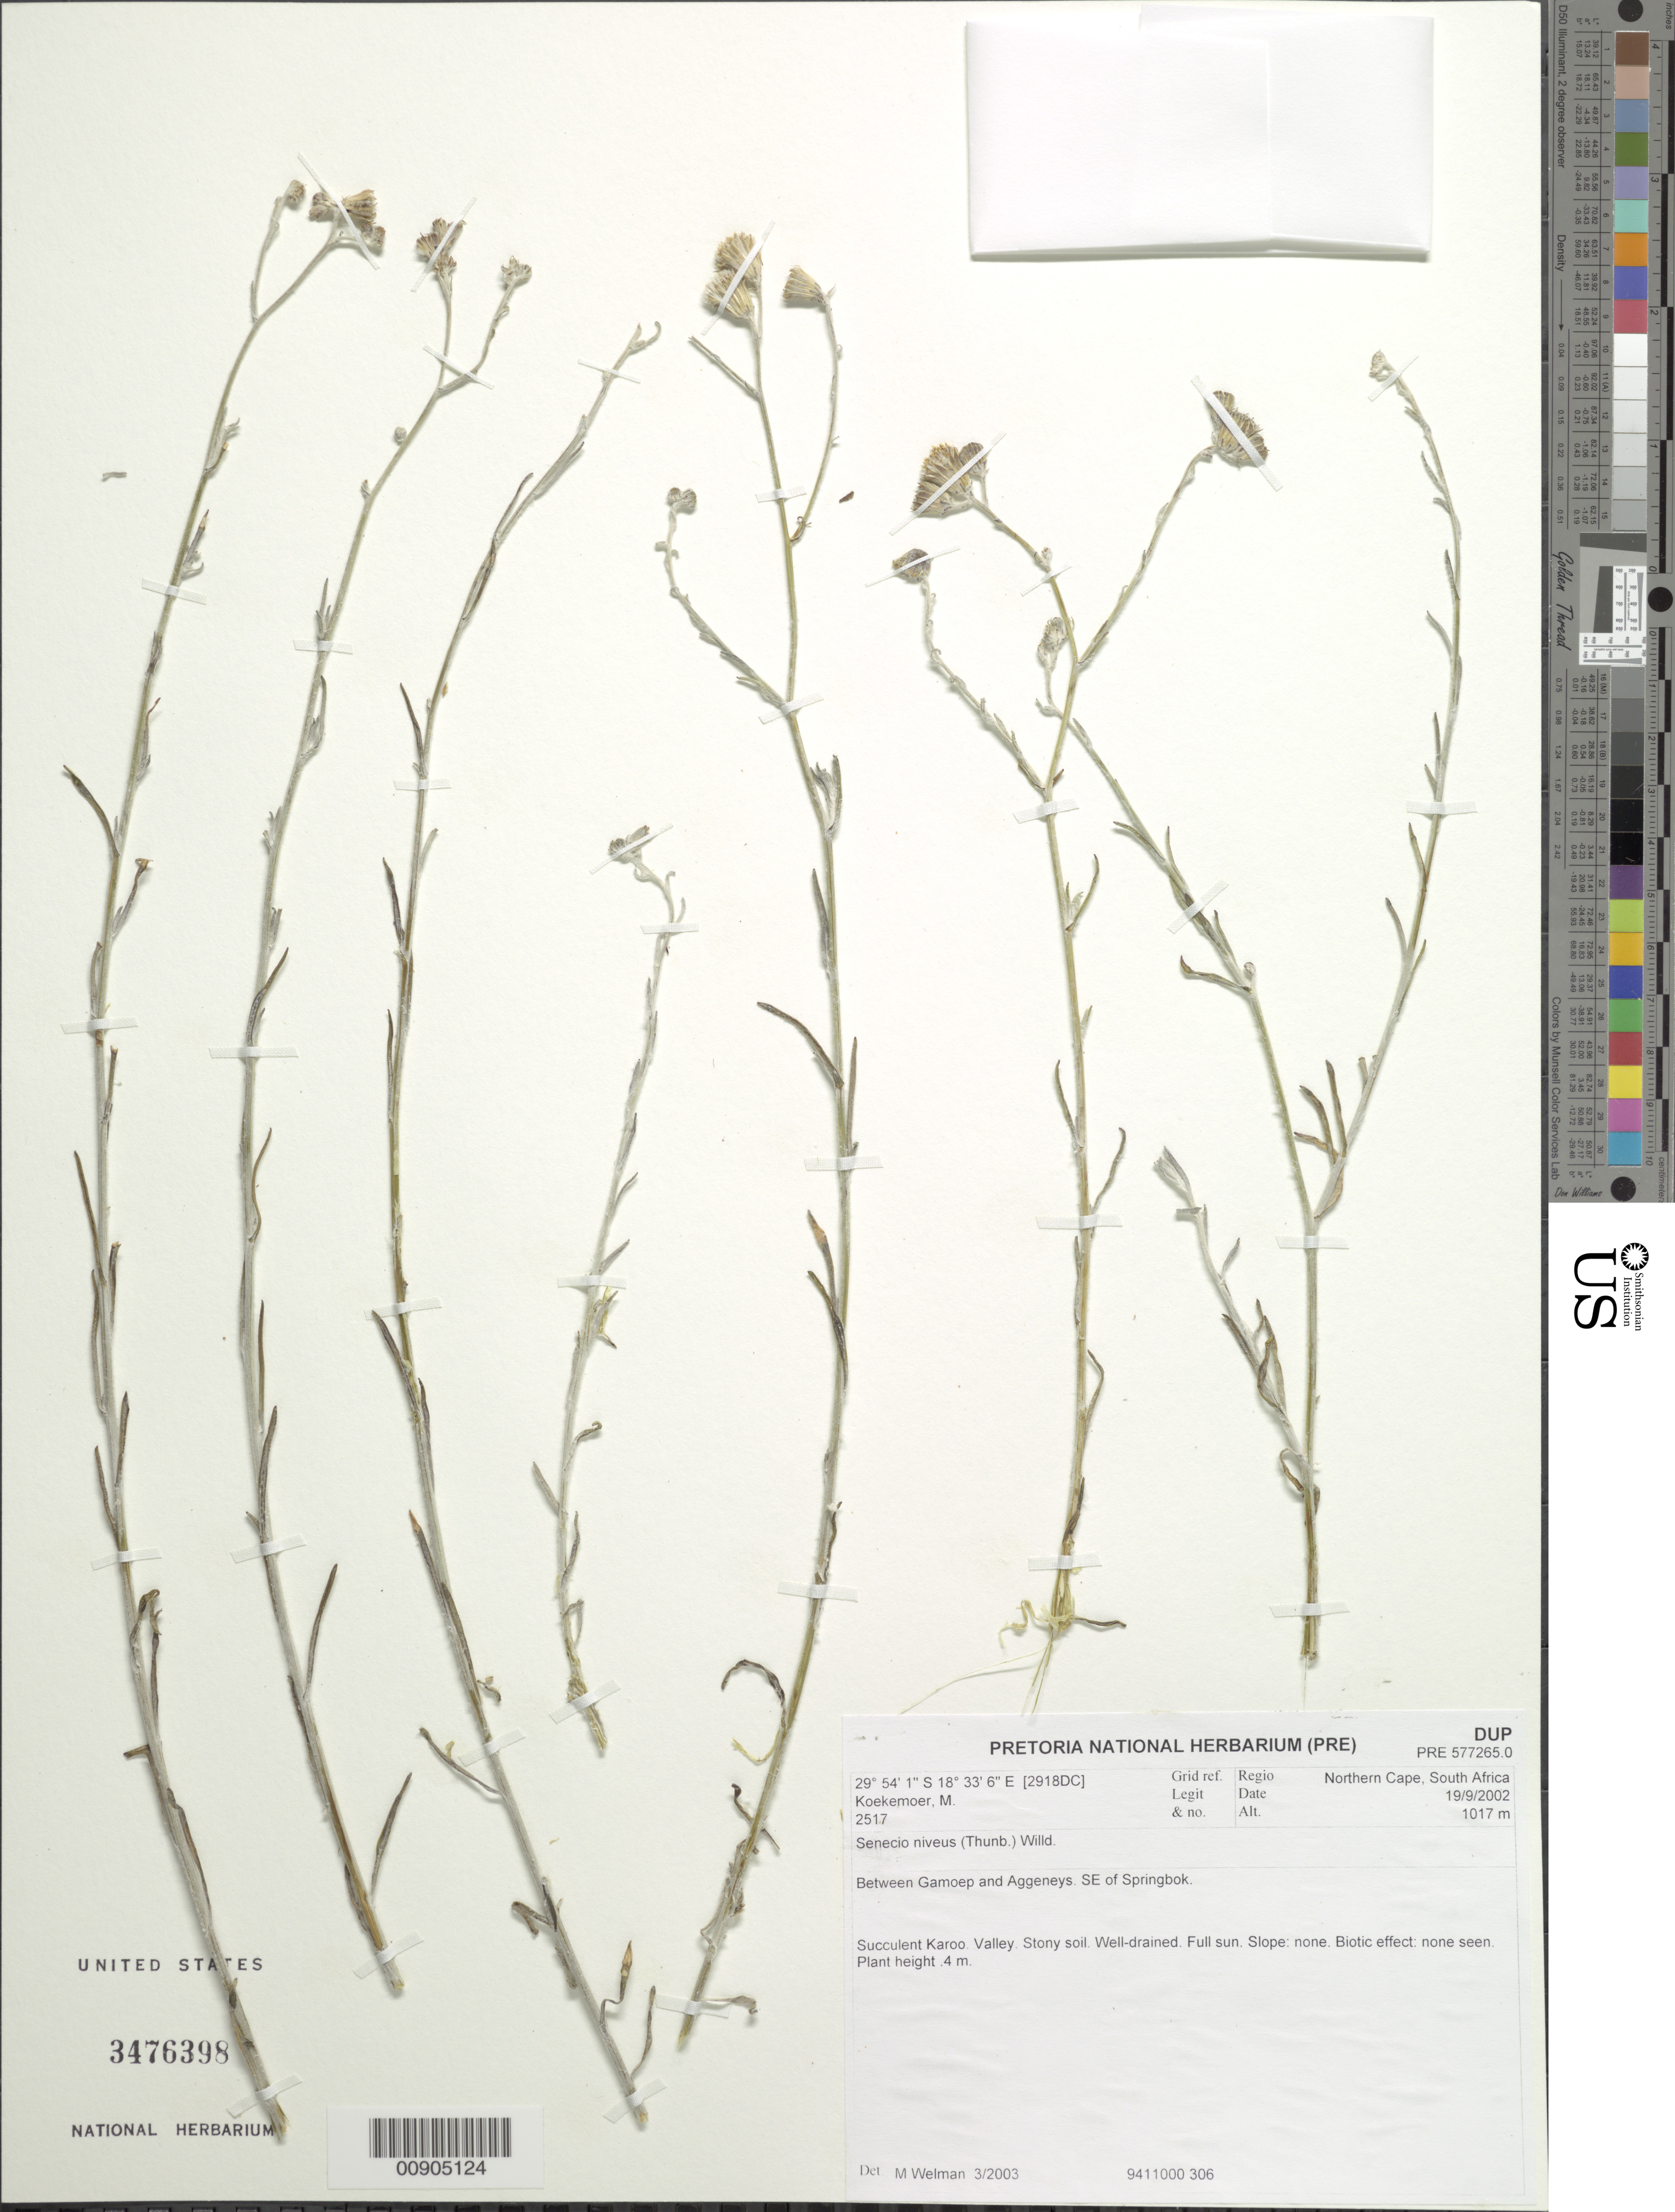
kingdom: Plantae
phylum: Tracheophyta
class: Magnoliopsida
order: Asterales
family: Asteraceae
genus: Senecio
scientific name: Senecio niveus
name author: (Thunb.) Willd.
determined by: Welman, M.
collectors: M. Koekemoer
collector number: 2517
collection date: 2002-09-19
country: South Africa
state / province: Northern Cape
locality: between Gameop and Aggeneys, SE of Springbok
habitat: Succulent karoo, valley, stony soil, well-drained, full sun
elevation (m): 1017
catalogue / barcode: US 3476398